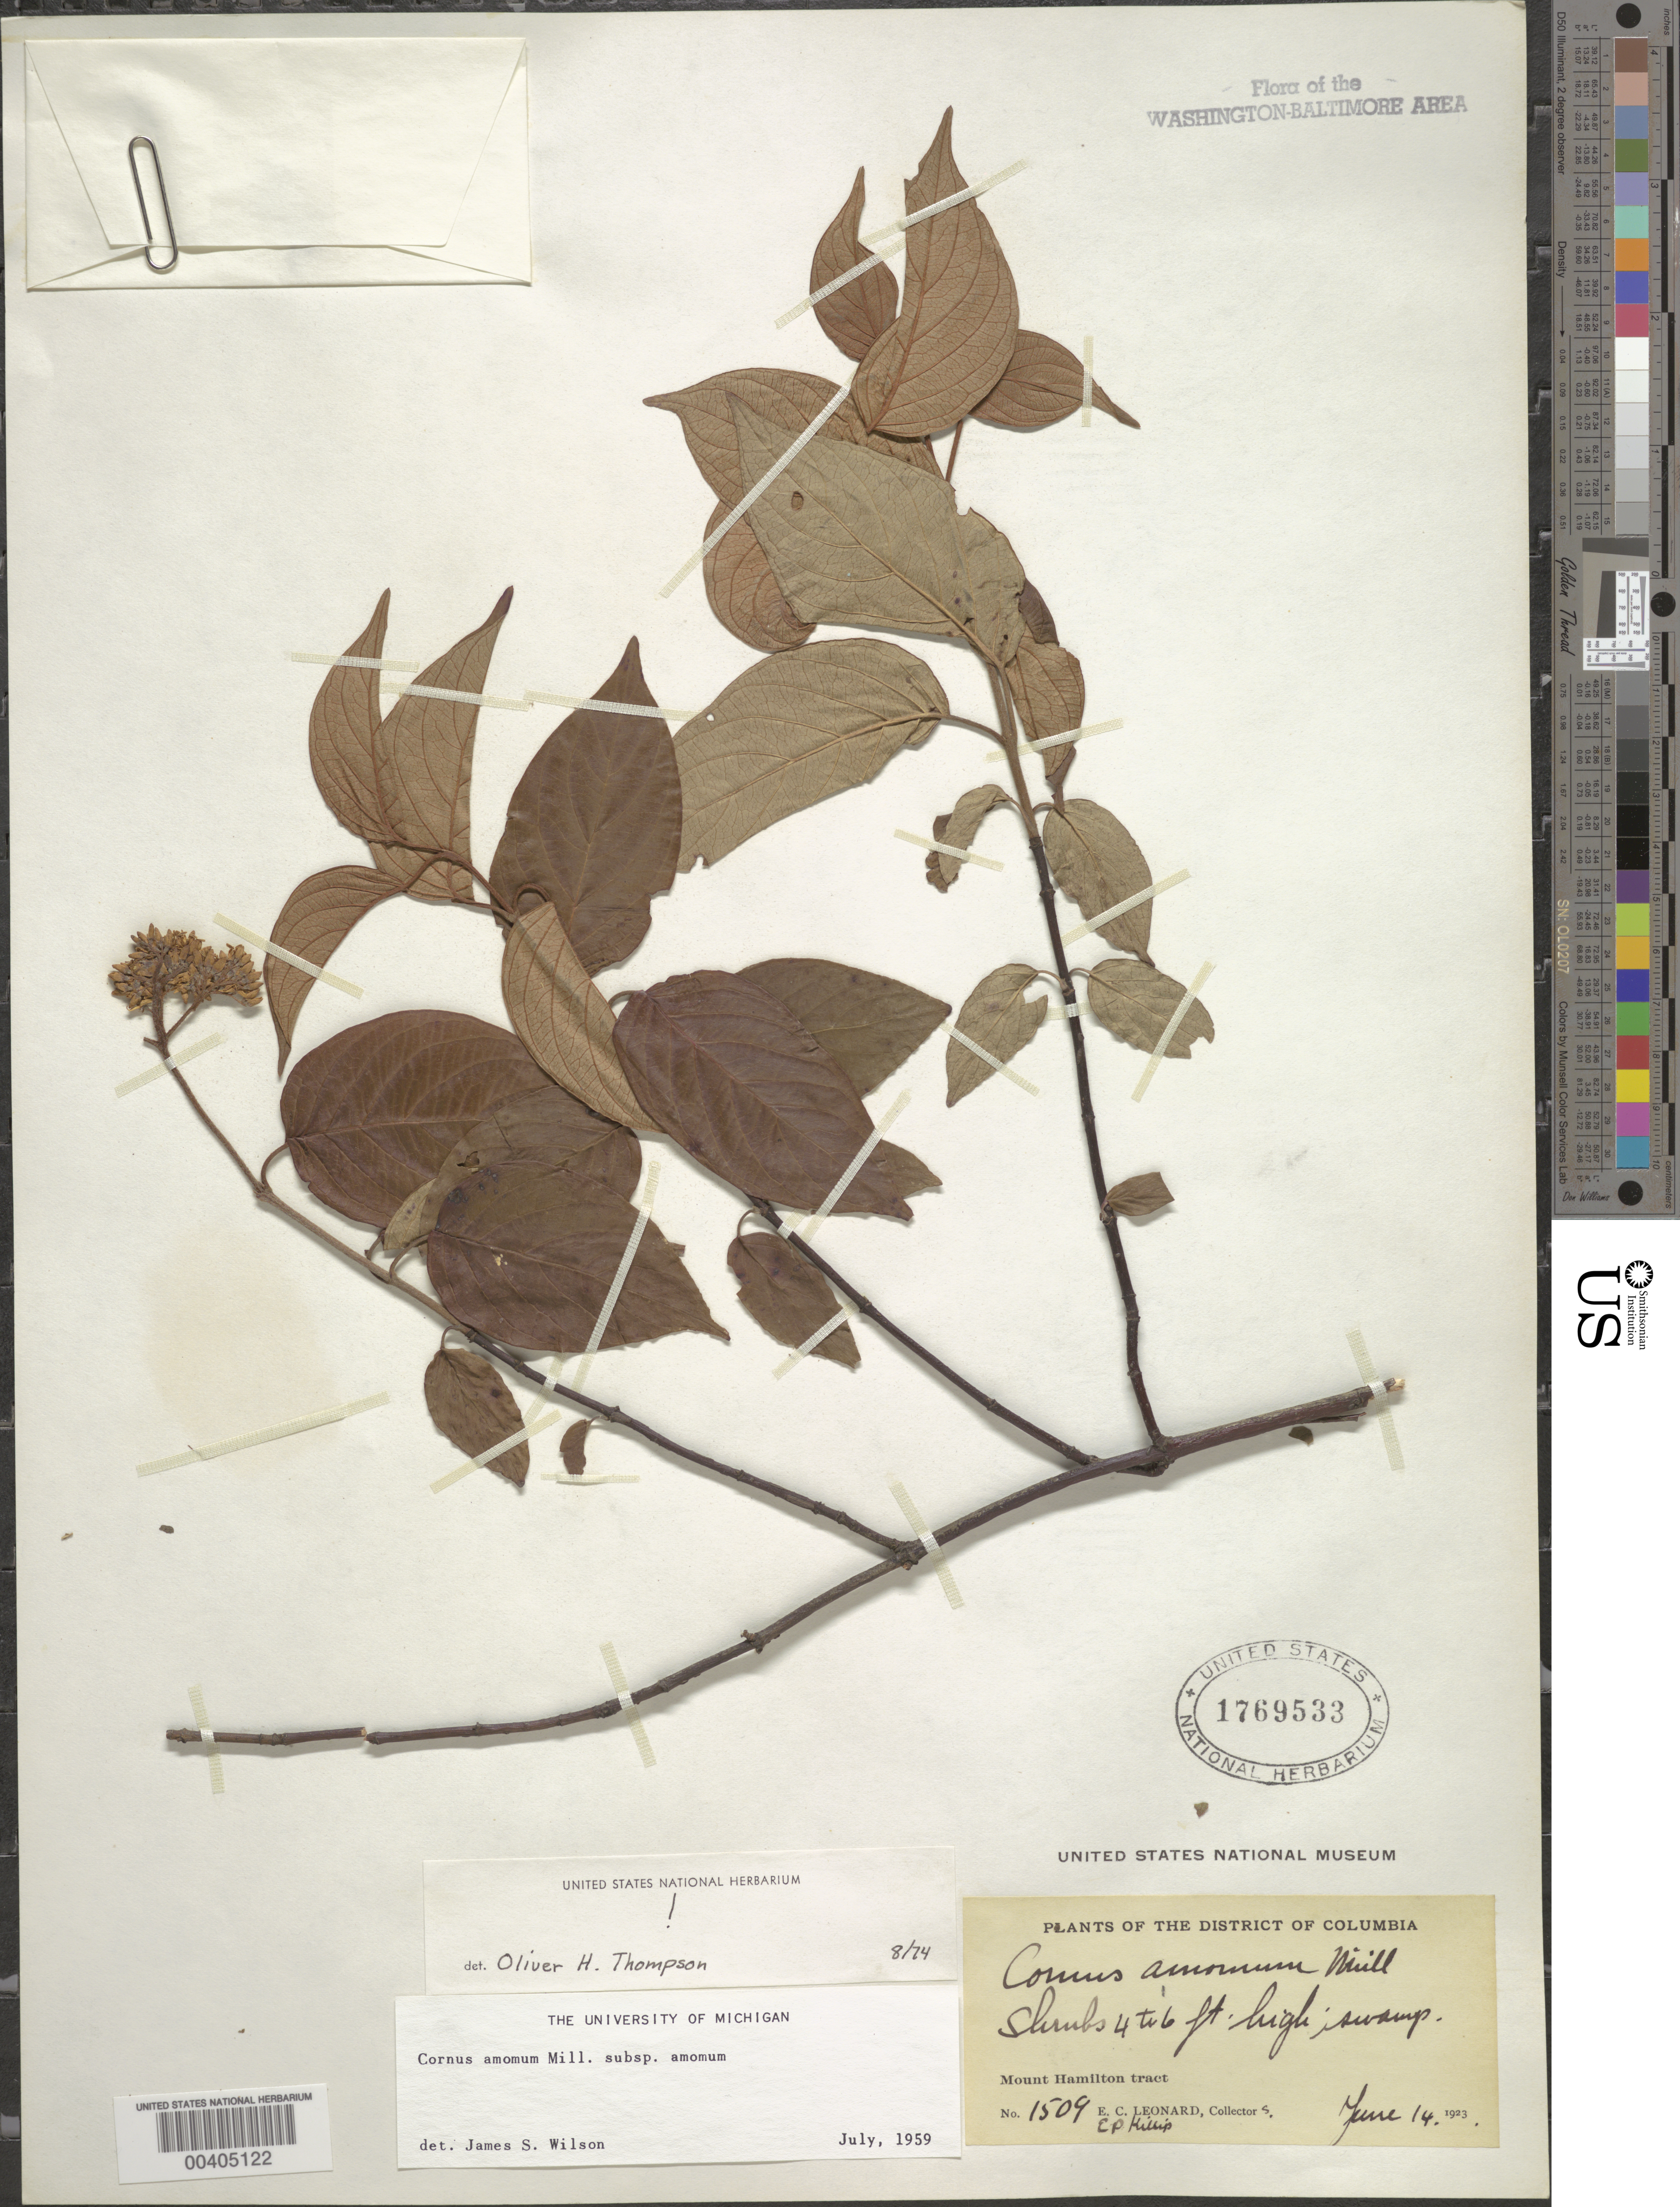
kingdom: Plantae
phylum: Tracheophyta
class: Magnoliopsida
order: Cornales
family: Cornaceae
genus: Cornus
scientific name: Cornus amomum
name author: Mill.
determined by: Wilson, J. S., (MICH), University of Michigan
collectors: E. C. Leonard & E. P. Killip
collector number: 1509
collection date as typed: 14 Jun 1923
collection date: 1923-06-14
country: United States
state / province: District of Columbia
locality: Mount Hamilton Tract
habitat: Swamp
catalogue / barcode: US 1769533